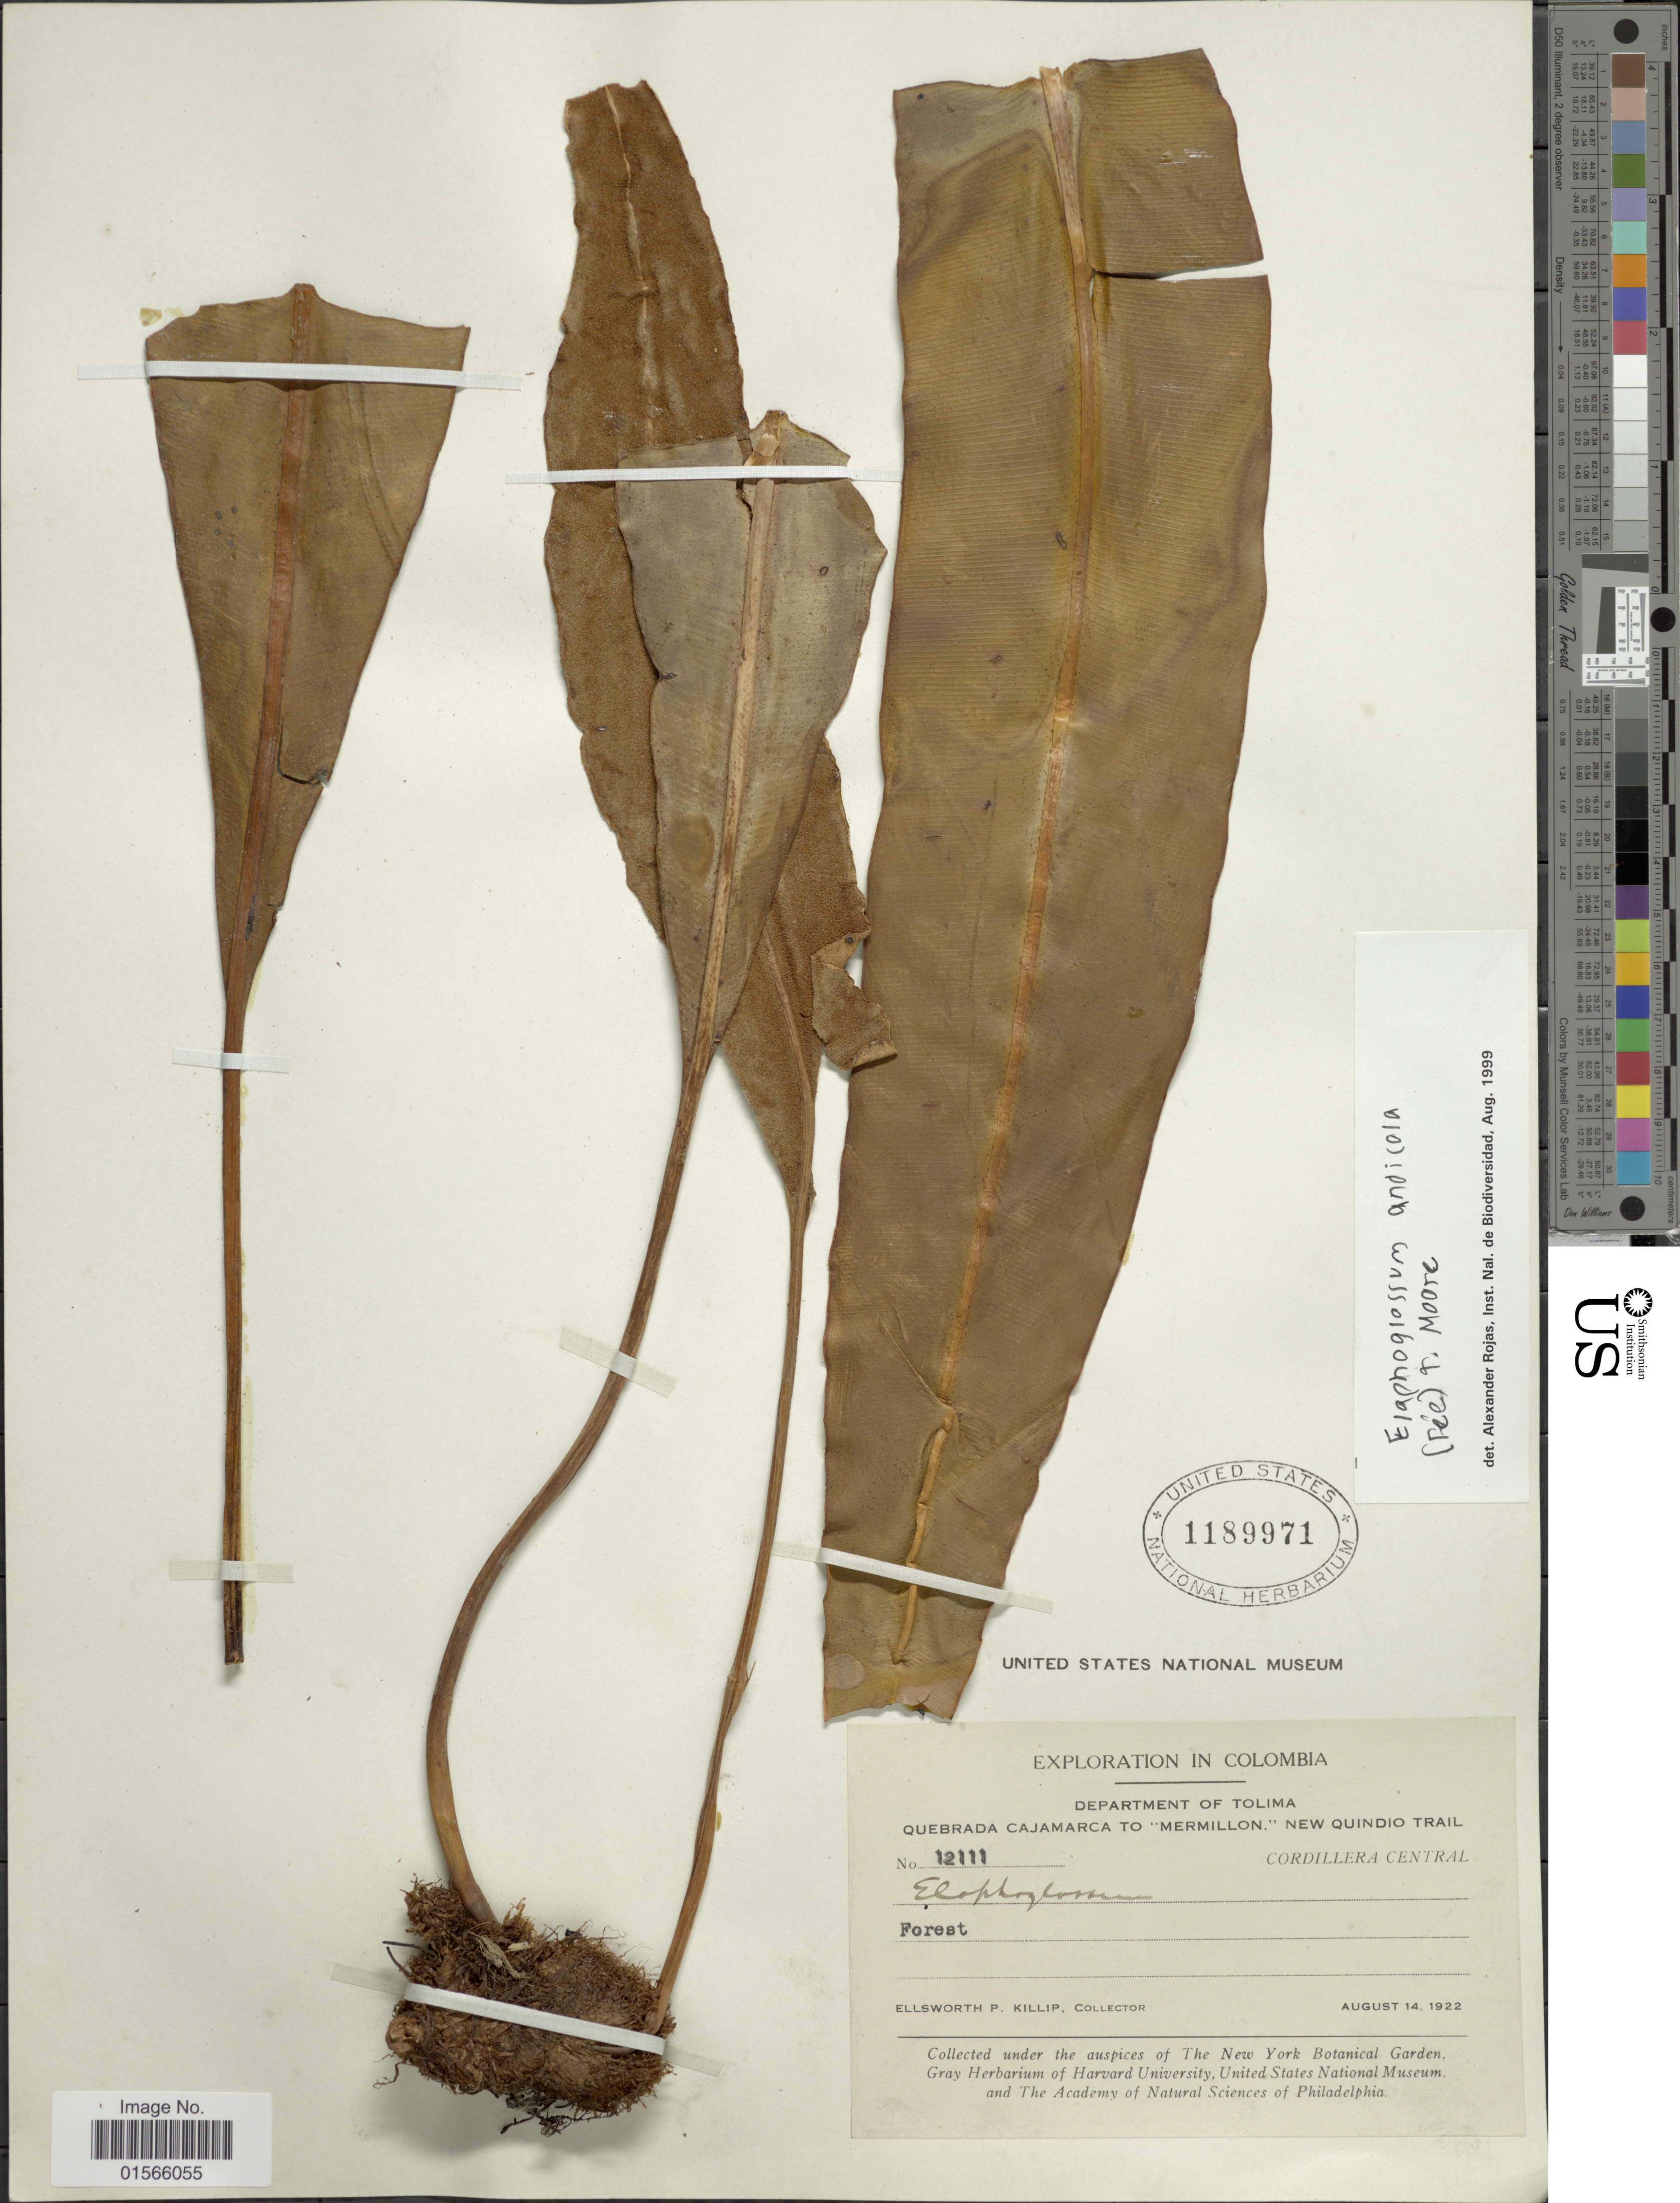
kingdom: Plantae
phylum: Tracheophyta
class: Polypodiopsida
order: Polypodiales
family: Dryopteridaceae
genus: Elaphoglossum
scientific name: Elaphoglossum andicola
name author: (Fée) T. Moore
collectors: E. P. Killip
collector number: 12111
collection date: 1922-08-14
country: Colombia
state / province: Tolima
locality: Department of Tolima, Quebrada Cajamarca to 'Mermillon' New Quindio Trail, Cordillera Central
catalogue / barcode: US 1189971